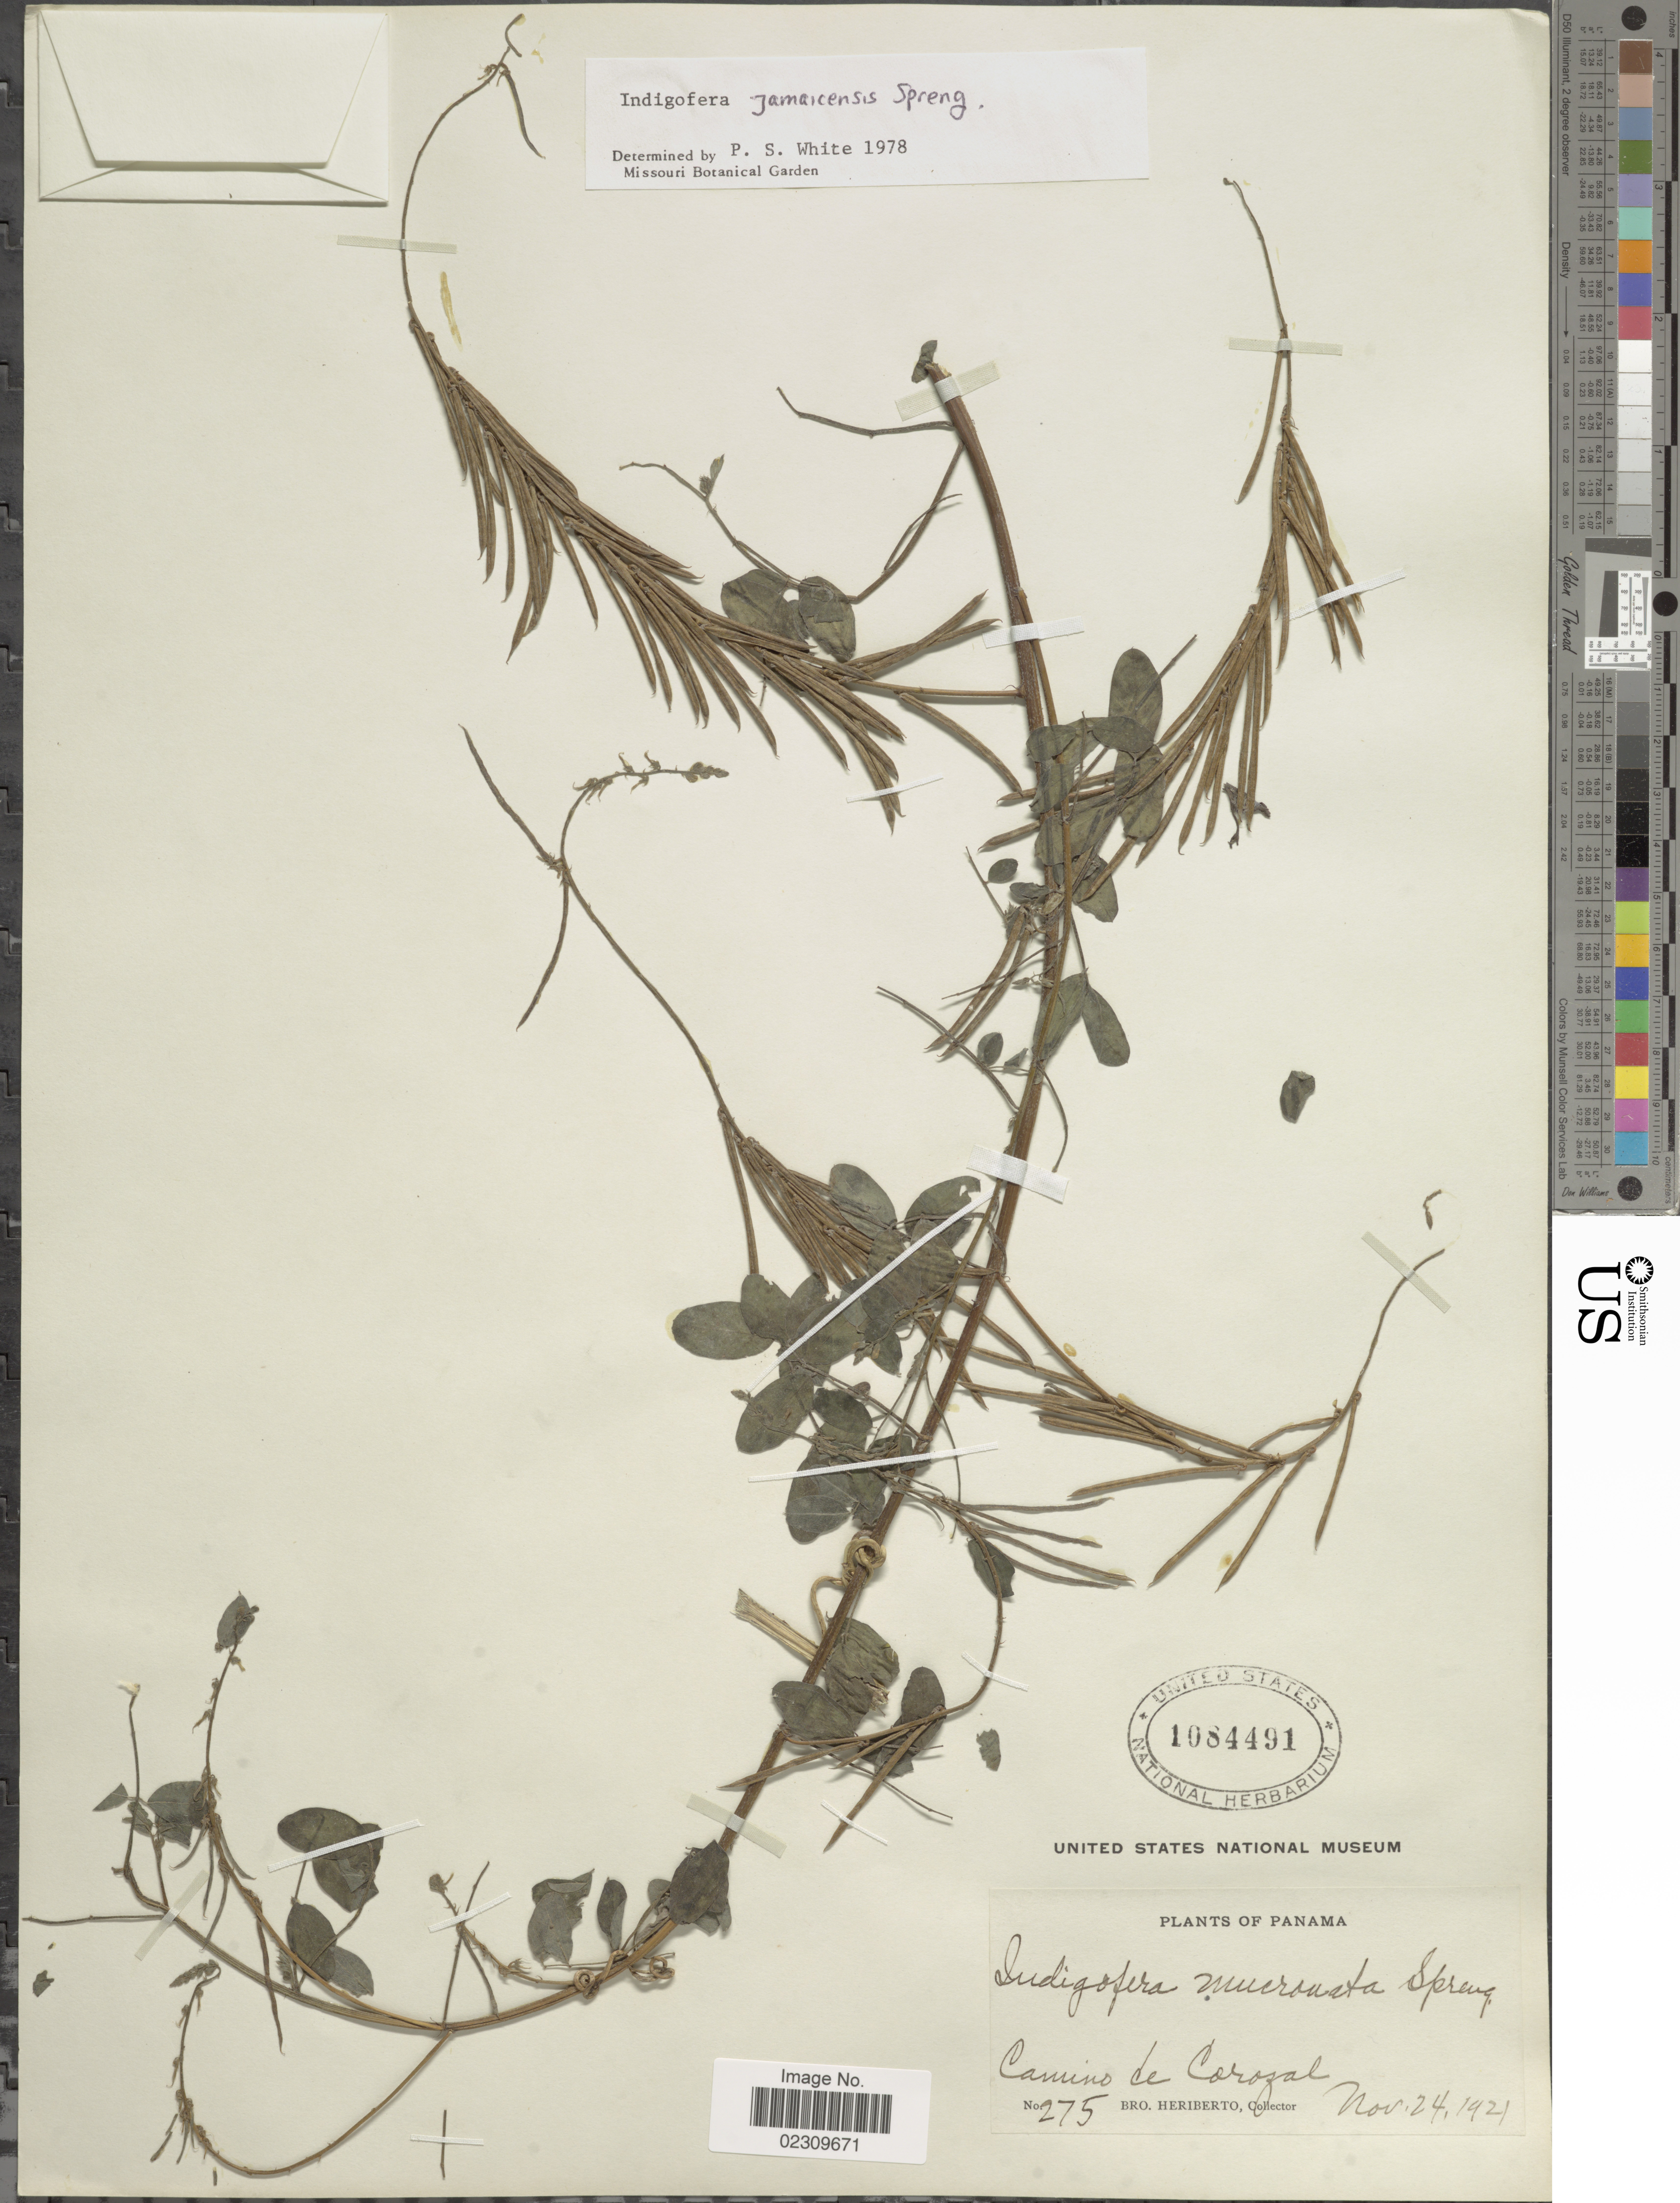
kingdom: Plantae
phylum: Tracheophyta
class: Magnoliopsida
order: Fabales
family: Fabaceae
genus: Indigofera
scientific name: Indigofera jamaicensis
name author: Spreng.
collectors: B. Heriberto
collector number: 275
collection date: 1921-11-24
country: Panama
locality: Camino de Corozal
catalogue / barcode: US 1084491